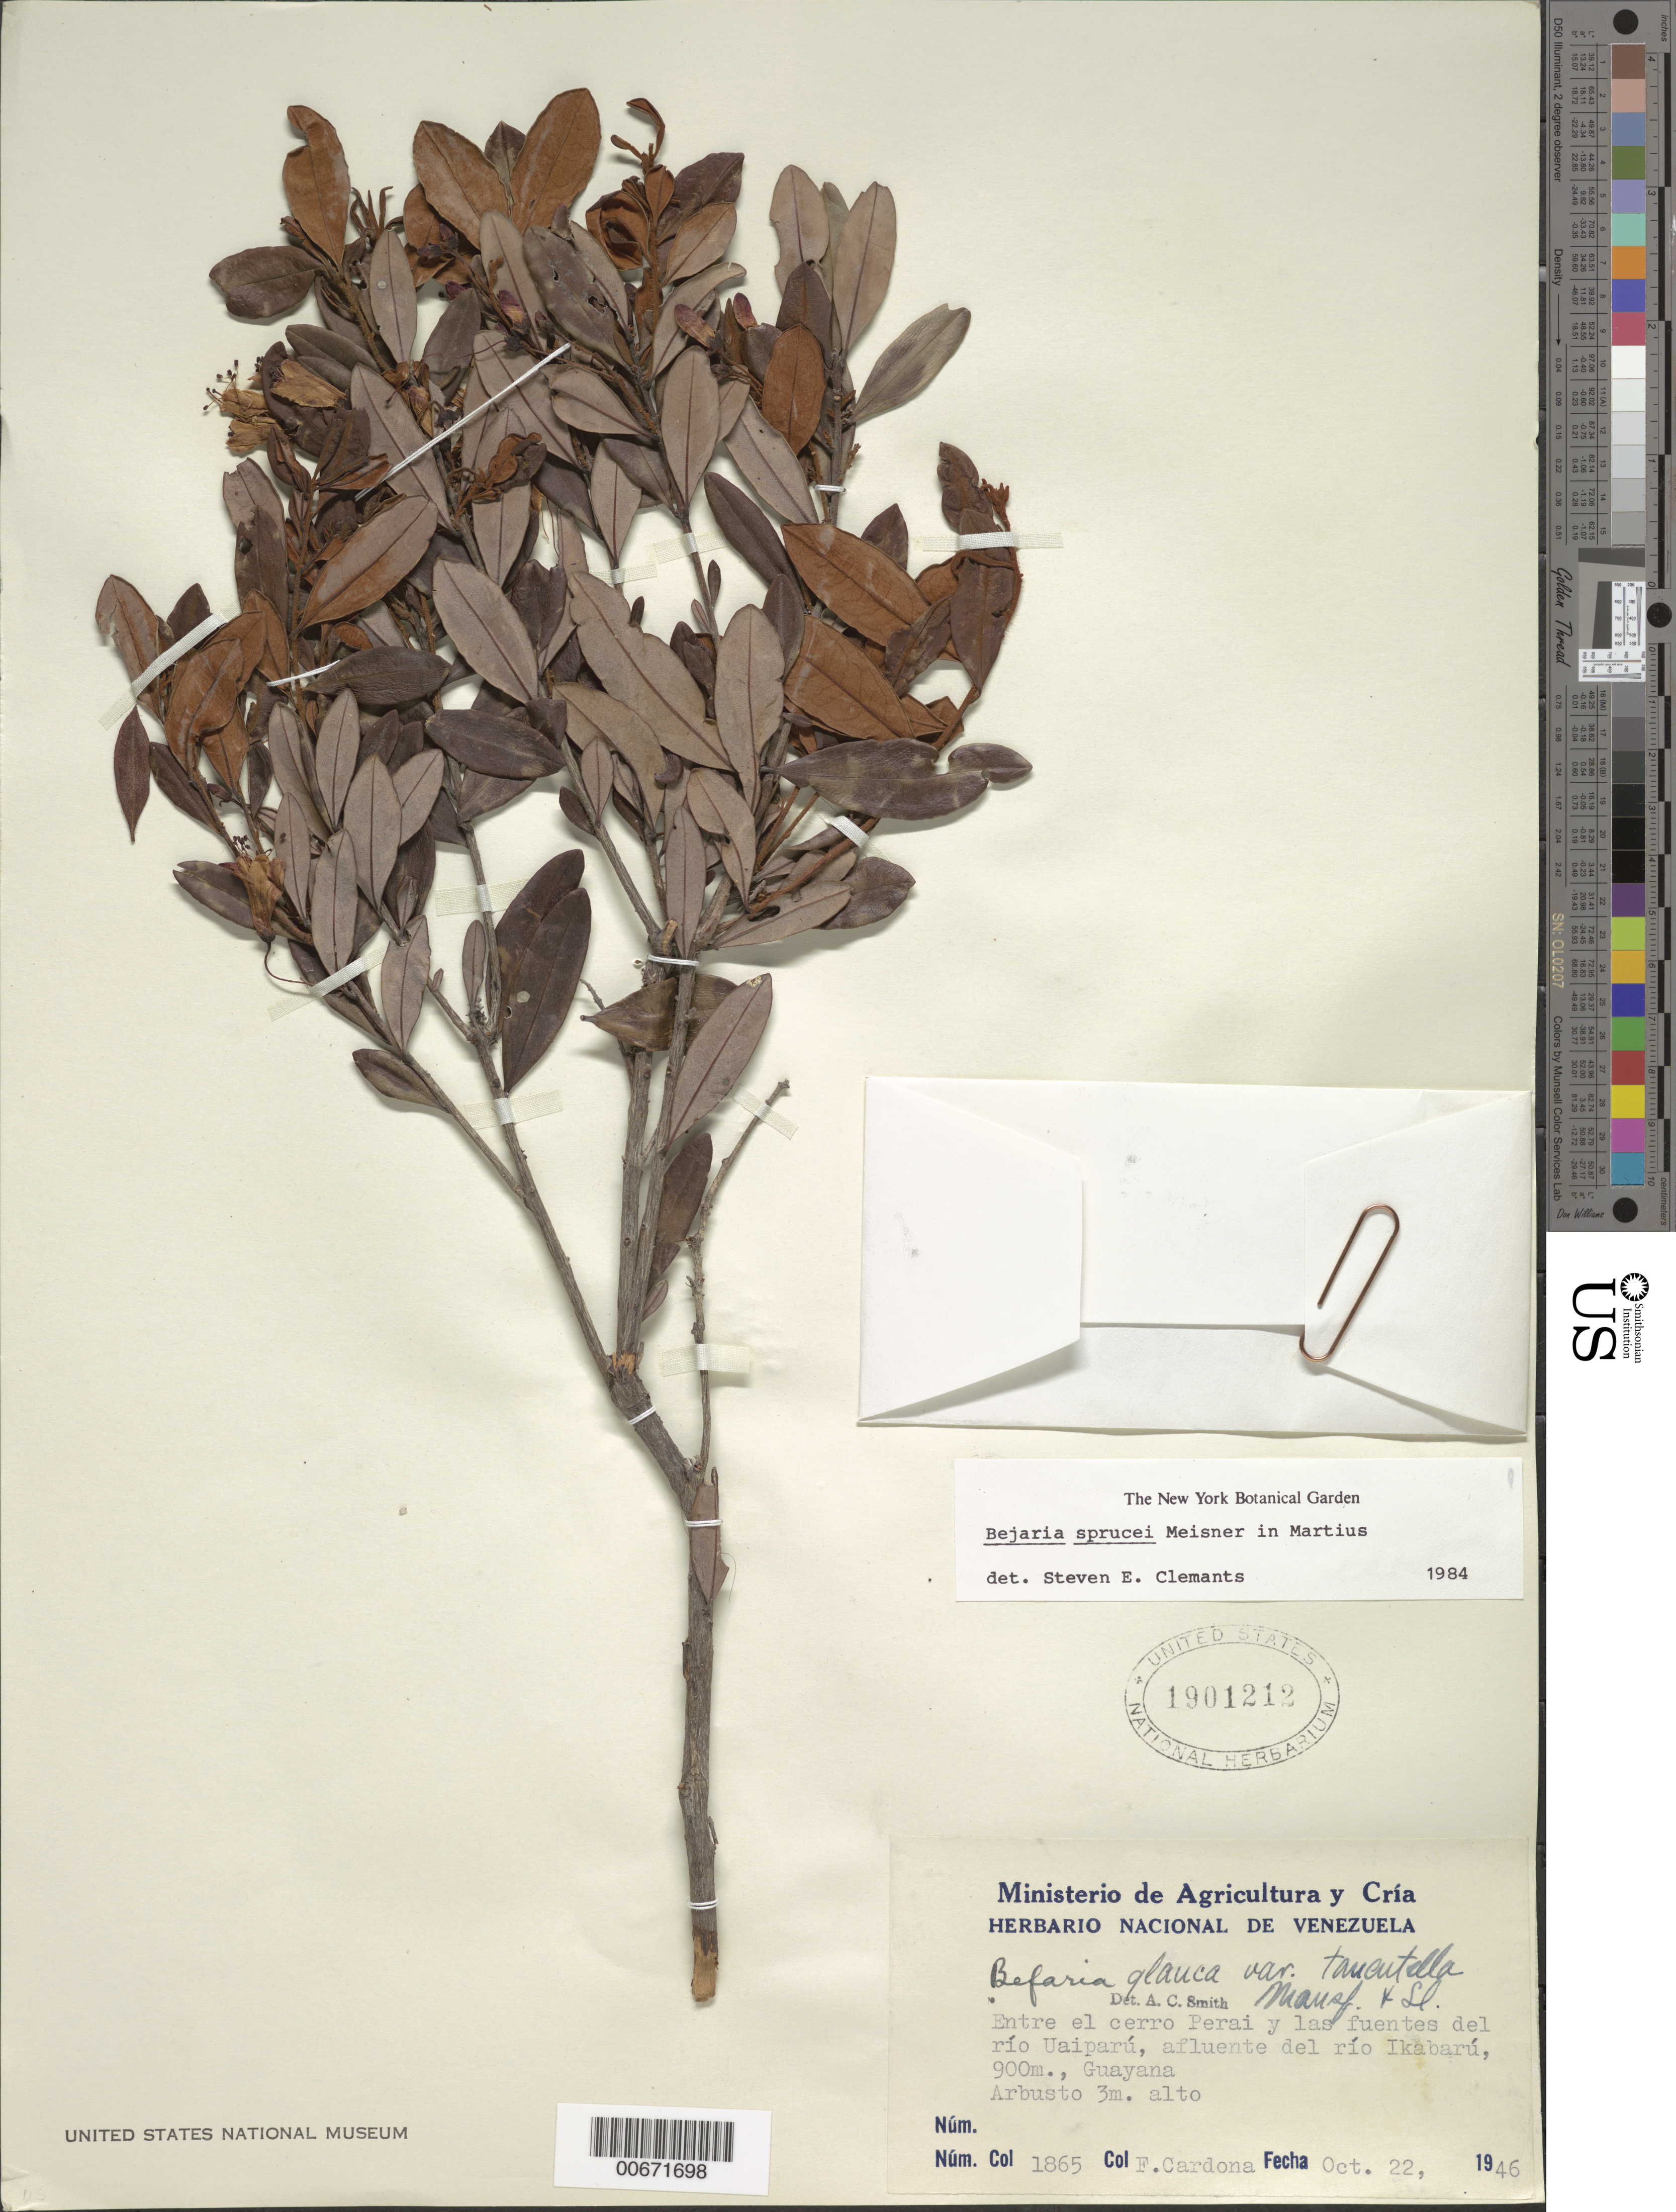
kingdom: Plantae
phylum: Tracheophyta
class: Magnoliopsida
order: Ericales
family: Ericaceae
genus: Bejaria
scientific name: Bejaria sprucei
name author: Meisn.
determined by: Clemants, S. E.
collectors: F. Cardona Puig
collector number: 1865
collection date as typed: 22-Oct-46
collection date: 1946-10-22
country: Venezuela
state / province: Bolívar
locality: Cerro Perai to Río Uaiparú (affl. Río Ikabarú); Caroní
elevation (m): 900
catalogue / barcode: US 1901212